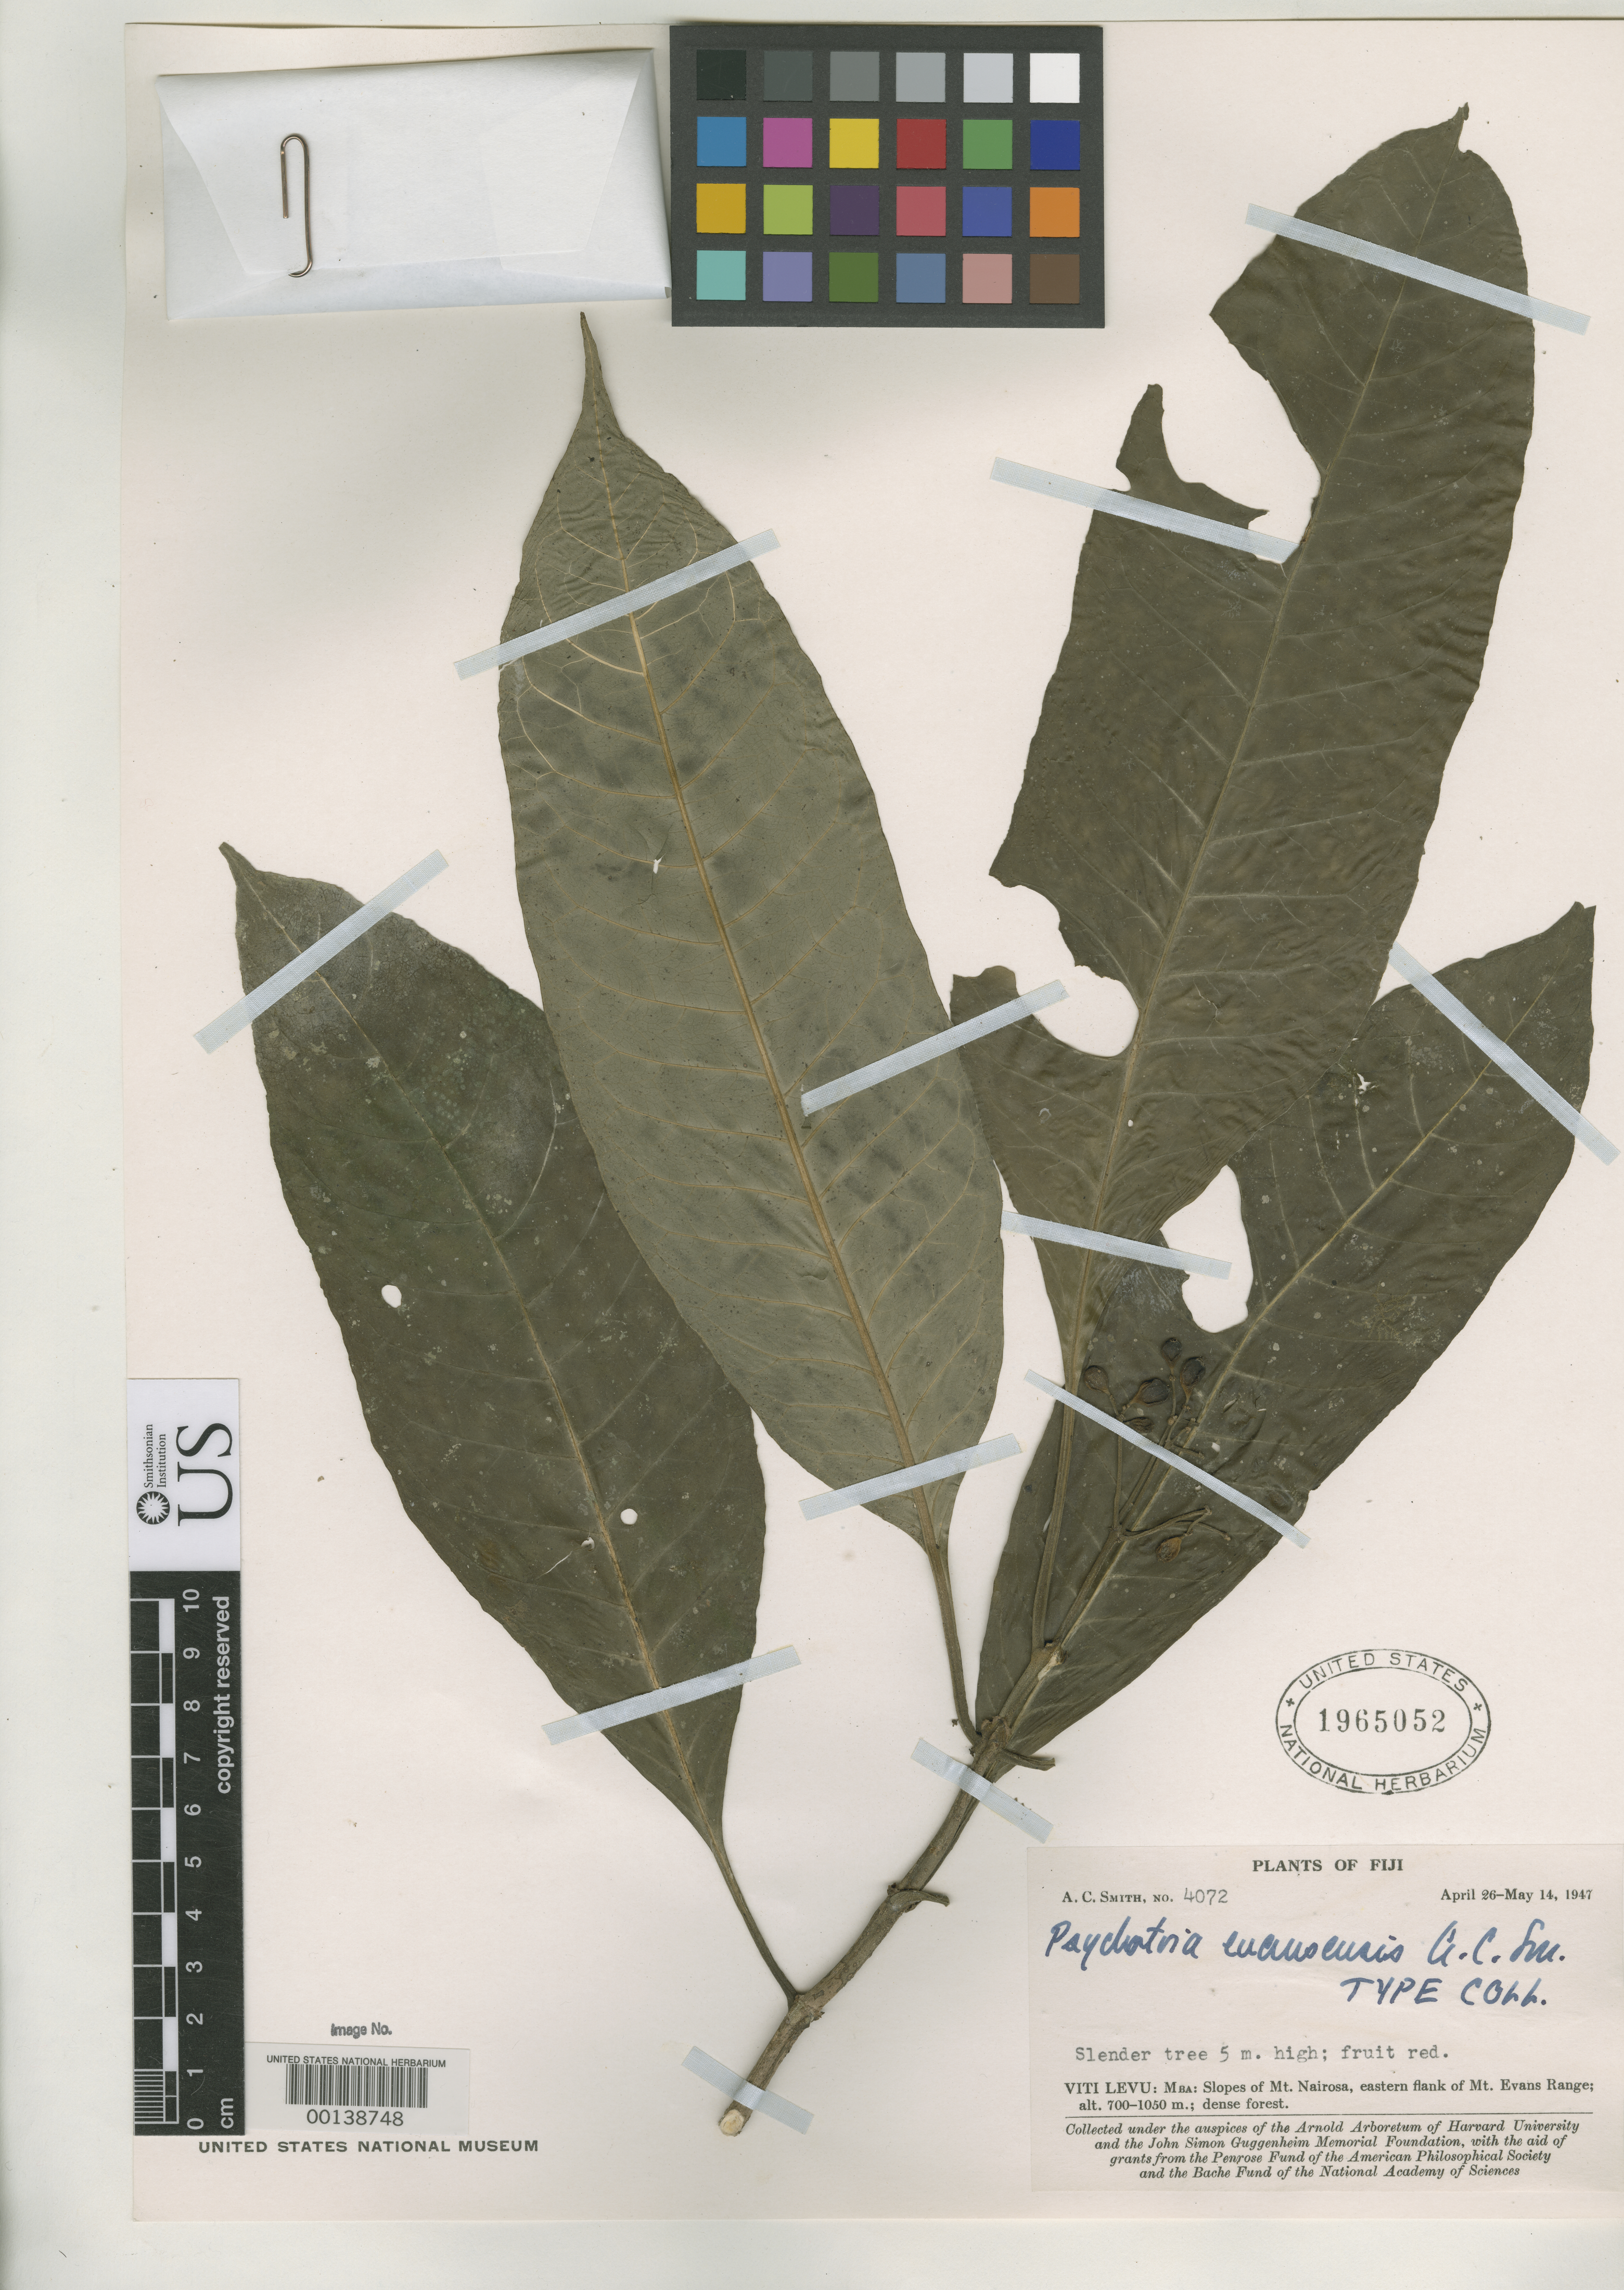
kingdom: Plantae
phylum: Tracheophyta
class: Magnoliopsida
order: Gentianales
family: Rubiaceae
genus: Psychotria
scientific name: Psychotria evansensis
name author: A.C. Sm.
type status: Isotype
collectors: A. C. Smith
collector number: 4072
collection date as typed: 28 Apr 1947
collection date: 1947-04-28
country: Fiji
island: Viti Levu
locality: Mba, slopes of Mt. Nairosa, E of Mt. Evans Range. [Viti Levu Group]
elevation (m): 700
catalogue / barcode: US 1965052